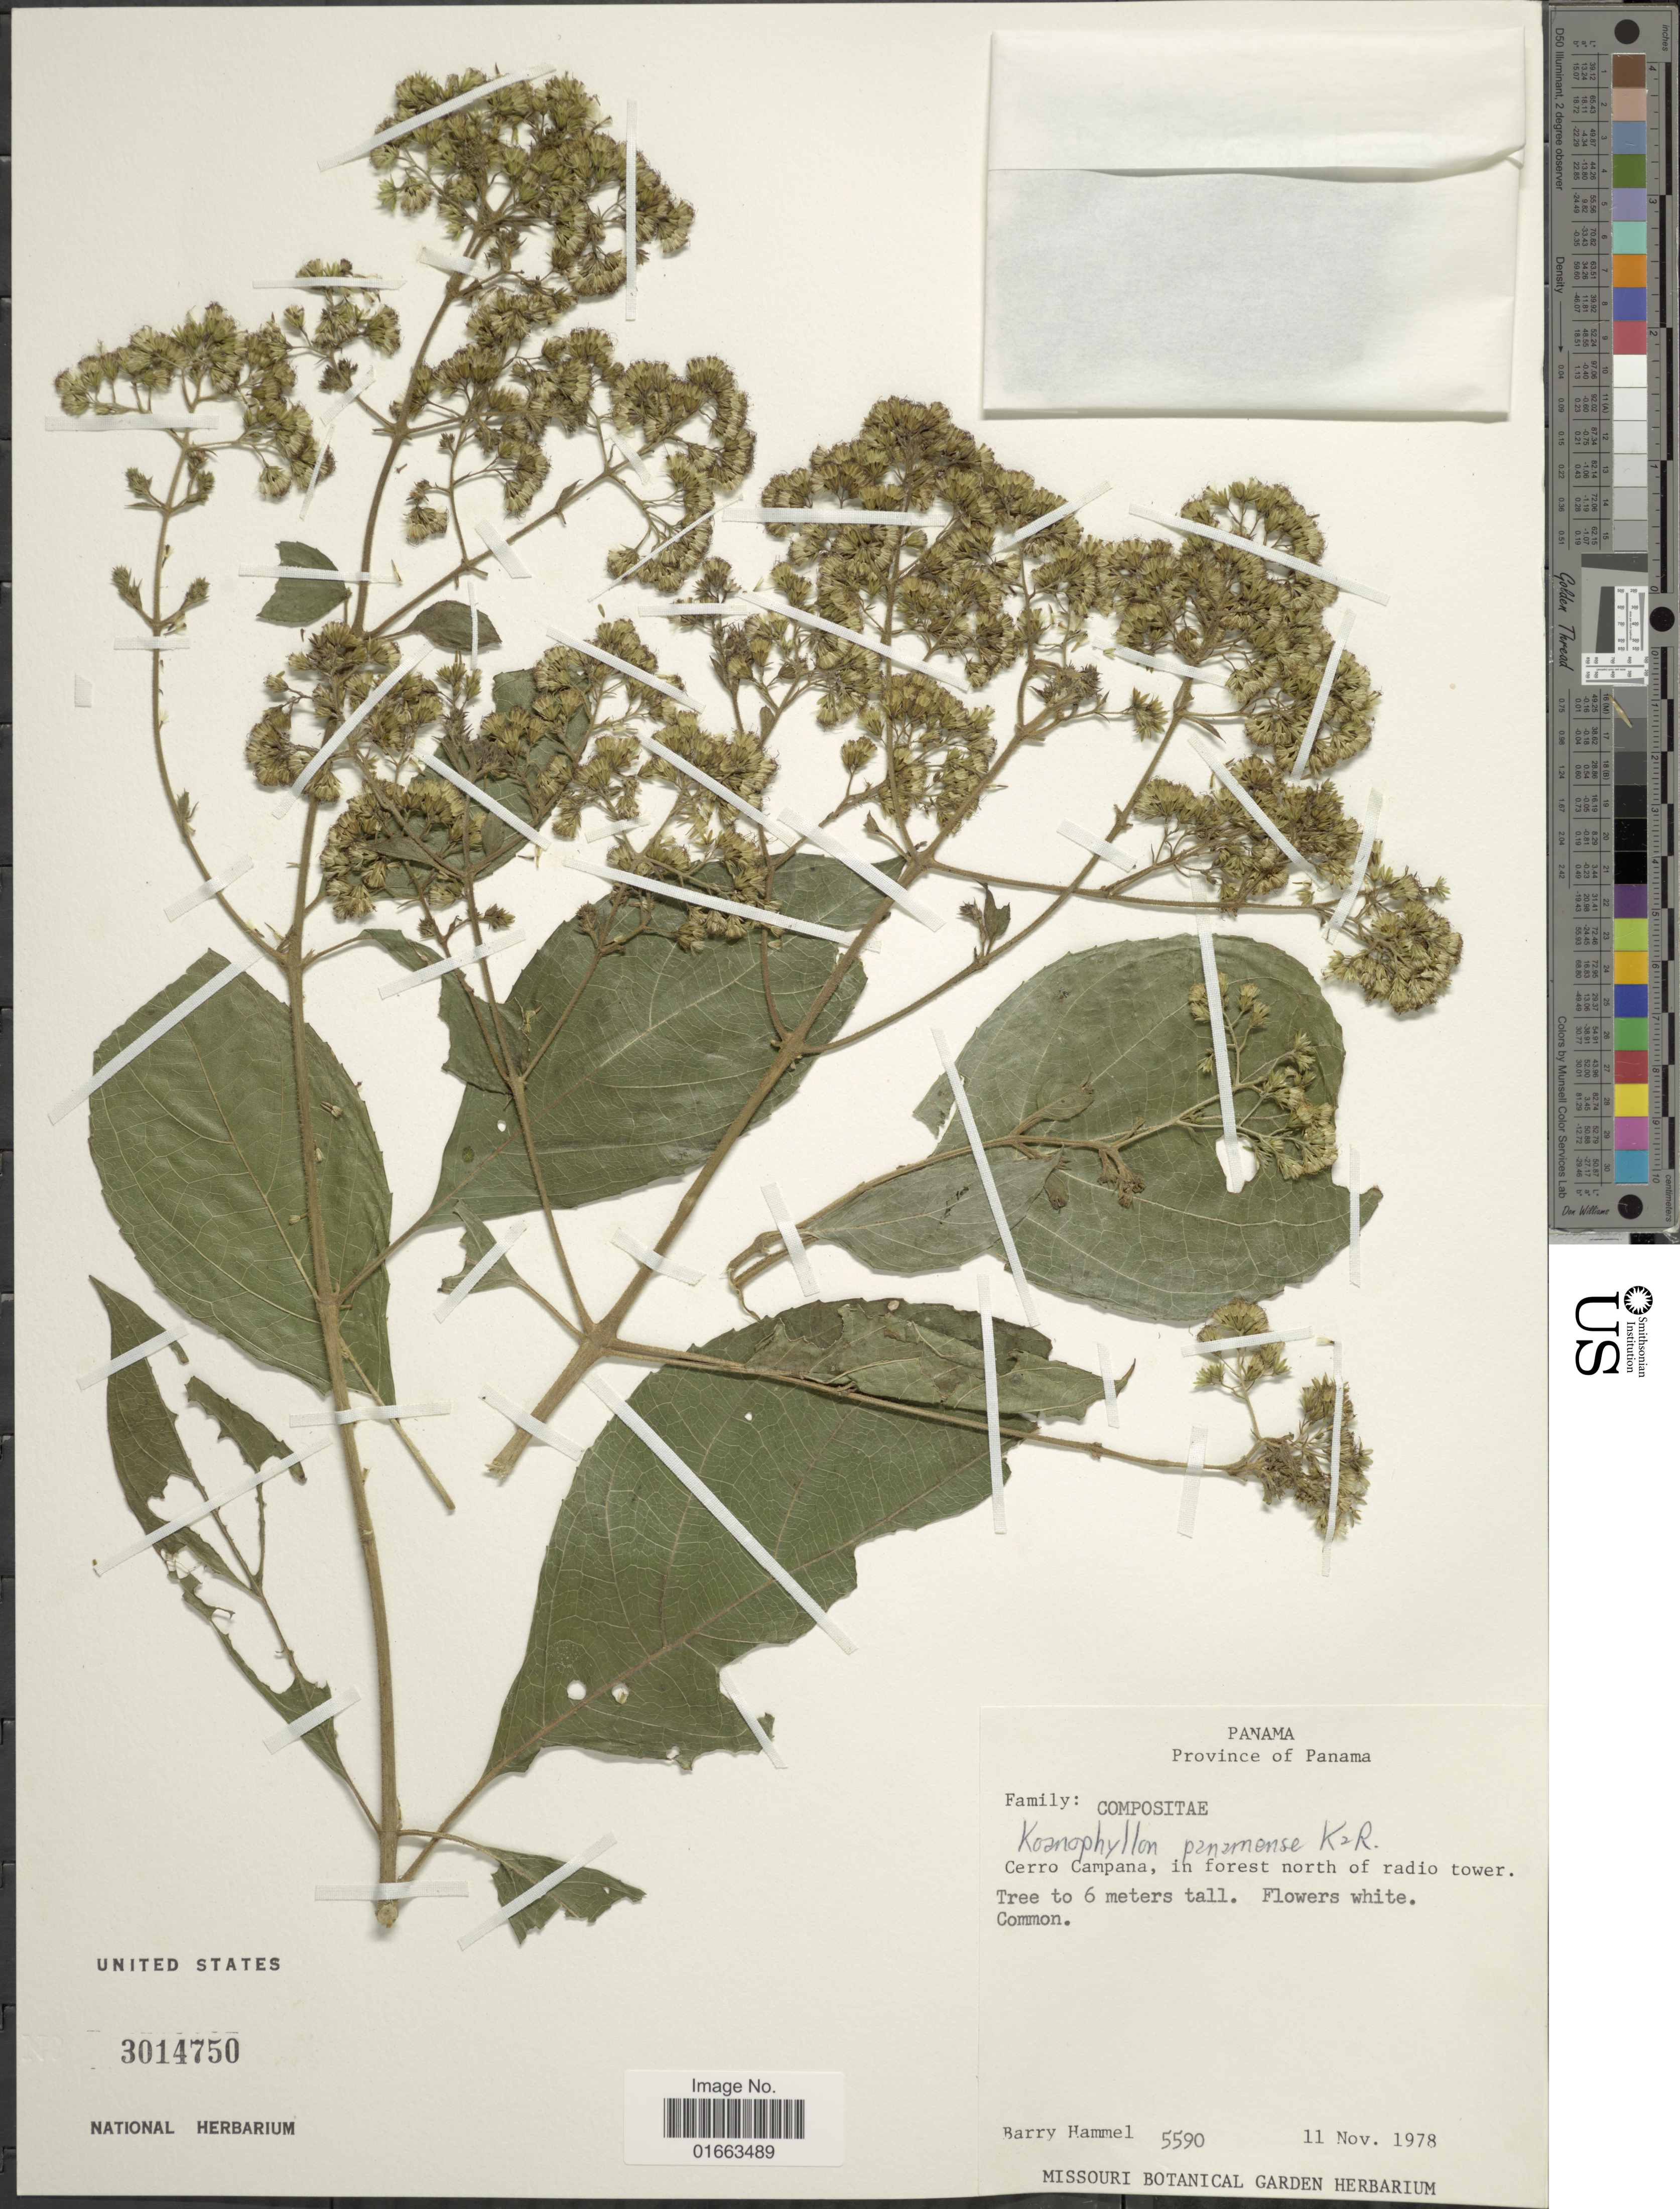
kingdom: Plantae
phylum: Tracheophyta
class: Magnoliopsida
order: Asterales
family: Asteraceae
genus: Koanophyllon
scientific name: Koanophyllon panamensis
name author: R.M. King & H. Rob.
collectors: B. Hammel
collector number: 5590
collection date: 1978-11-11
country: Panama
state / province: Panamá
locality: Cerro Campana, in forest north of radio tower.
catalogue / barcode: US 3014750